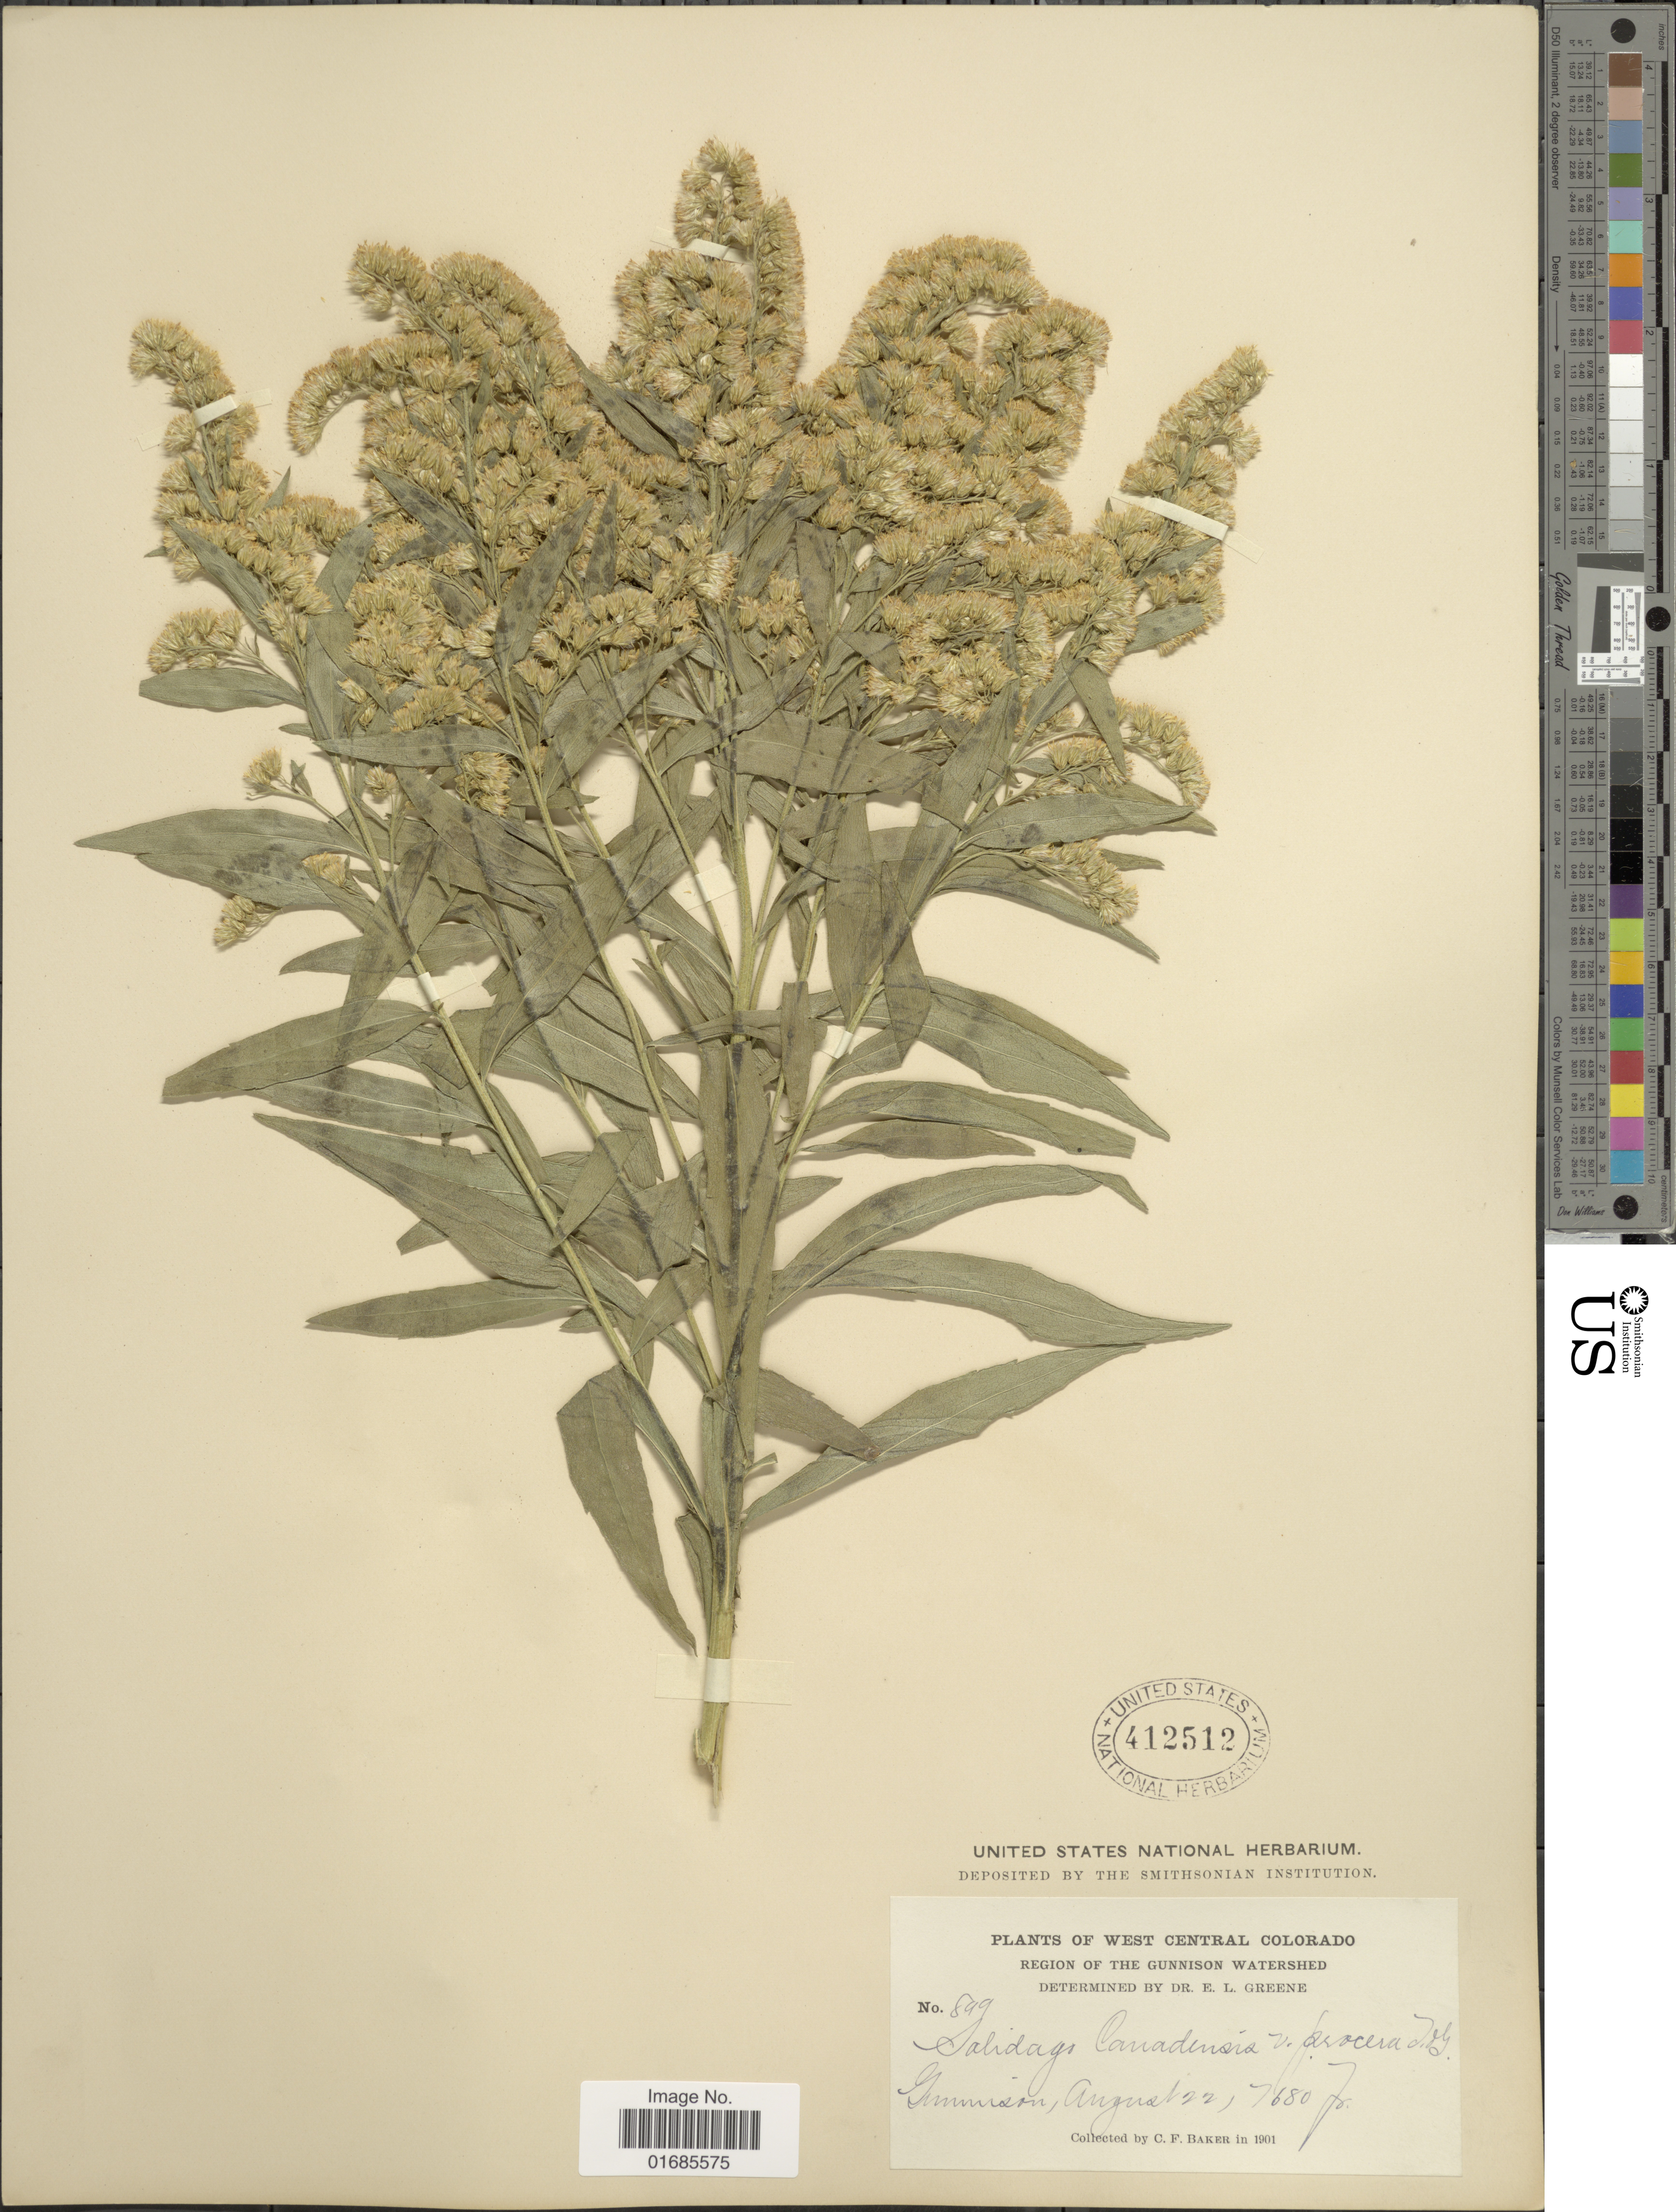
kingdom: Plantae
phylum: Tracheophyta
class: Magnoliopsida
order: Asterales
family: Asteraceae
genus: Solidago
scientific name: Solidago canadensis var. salebrosa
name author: (Piper) M.E. Jones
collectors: C. F. Baker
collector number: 899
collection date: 1901-08-22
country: United States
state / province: Colorado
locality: West Central Colorado, region of the Gunnison Watershed, Gunnison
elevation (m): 2341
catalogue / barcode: US 412512